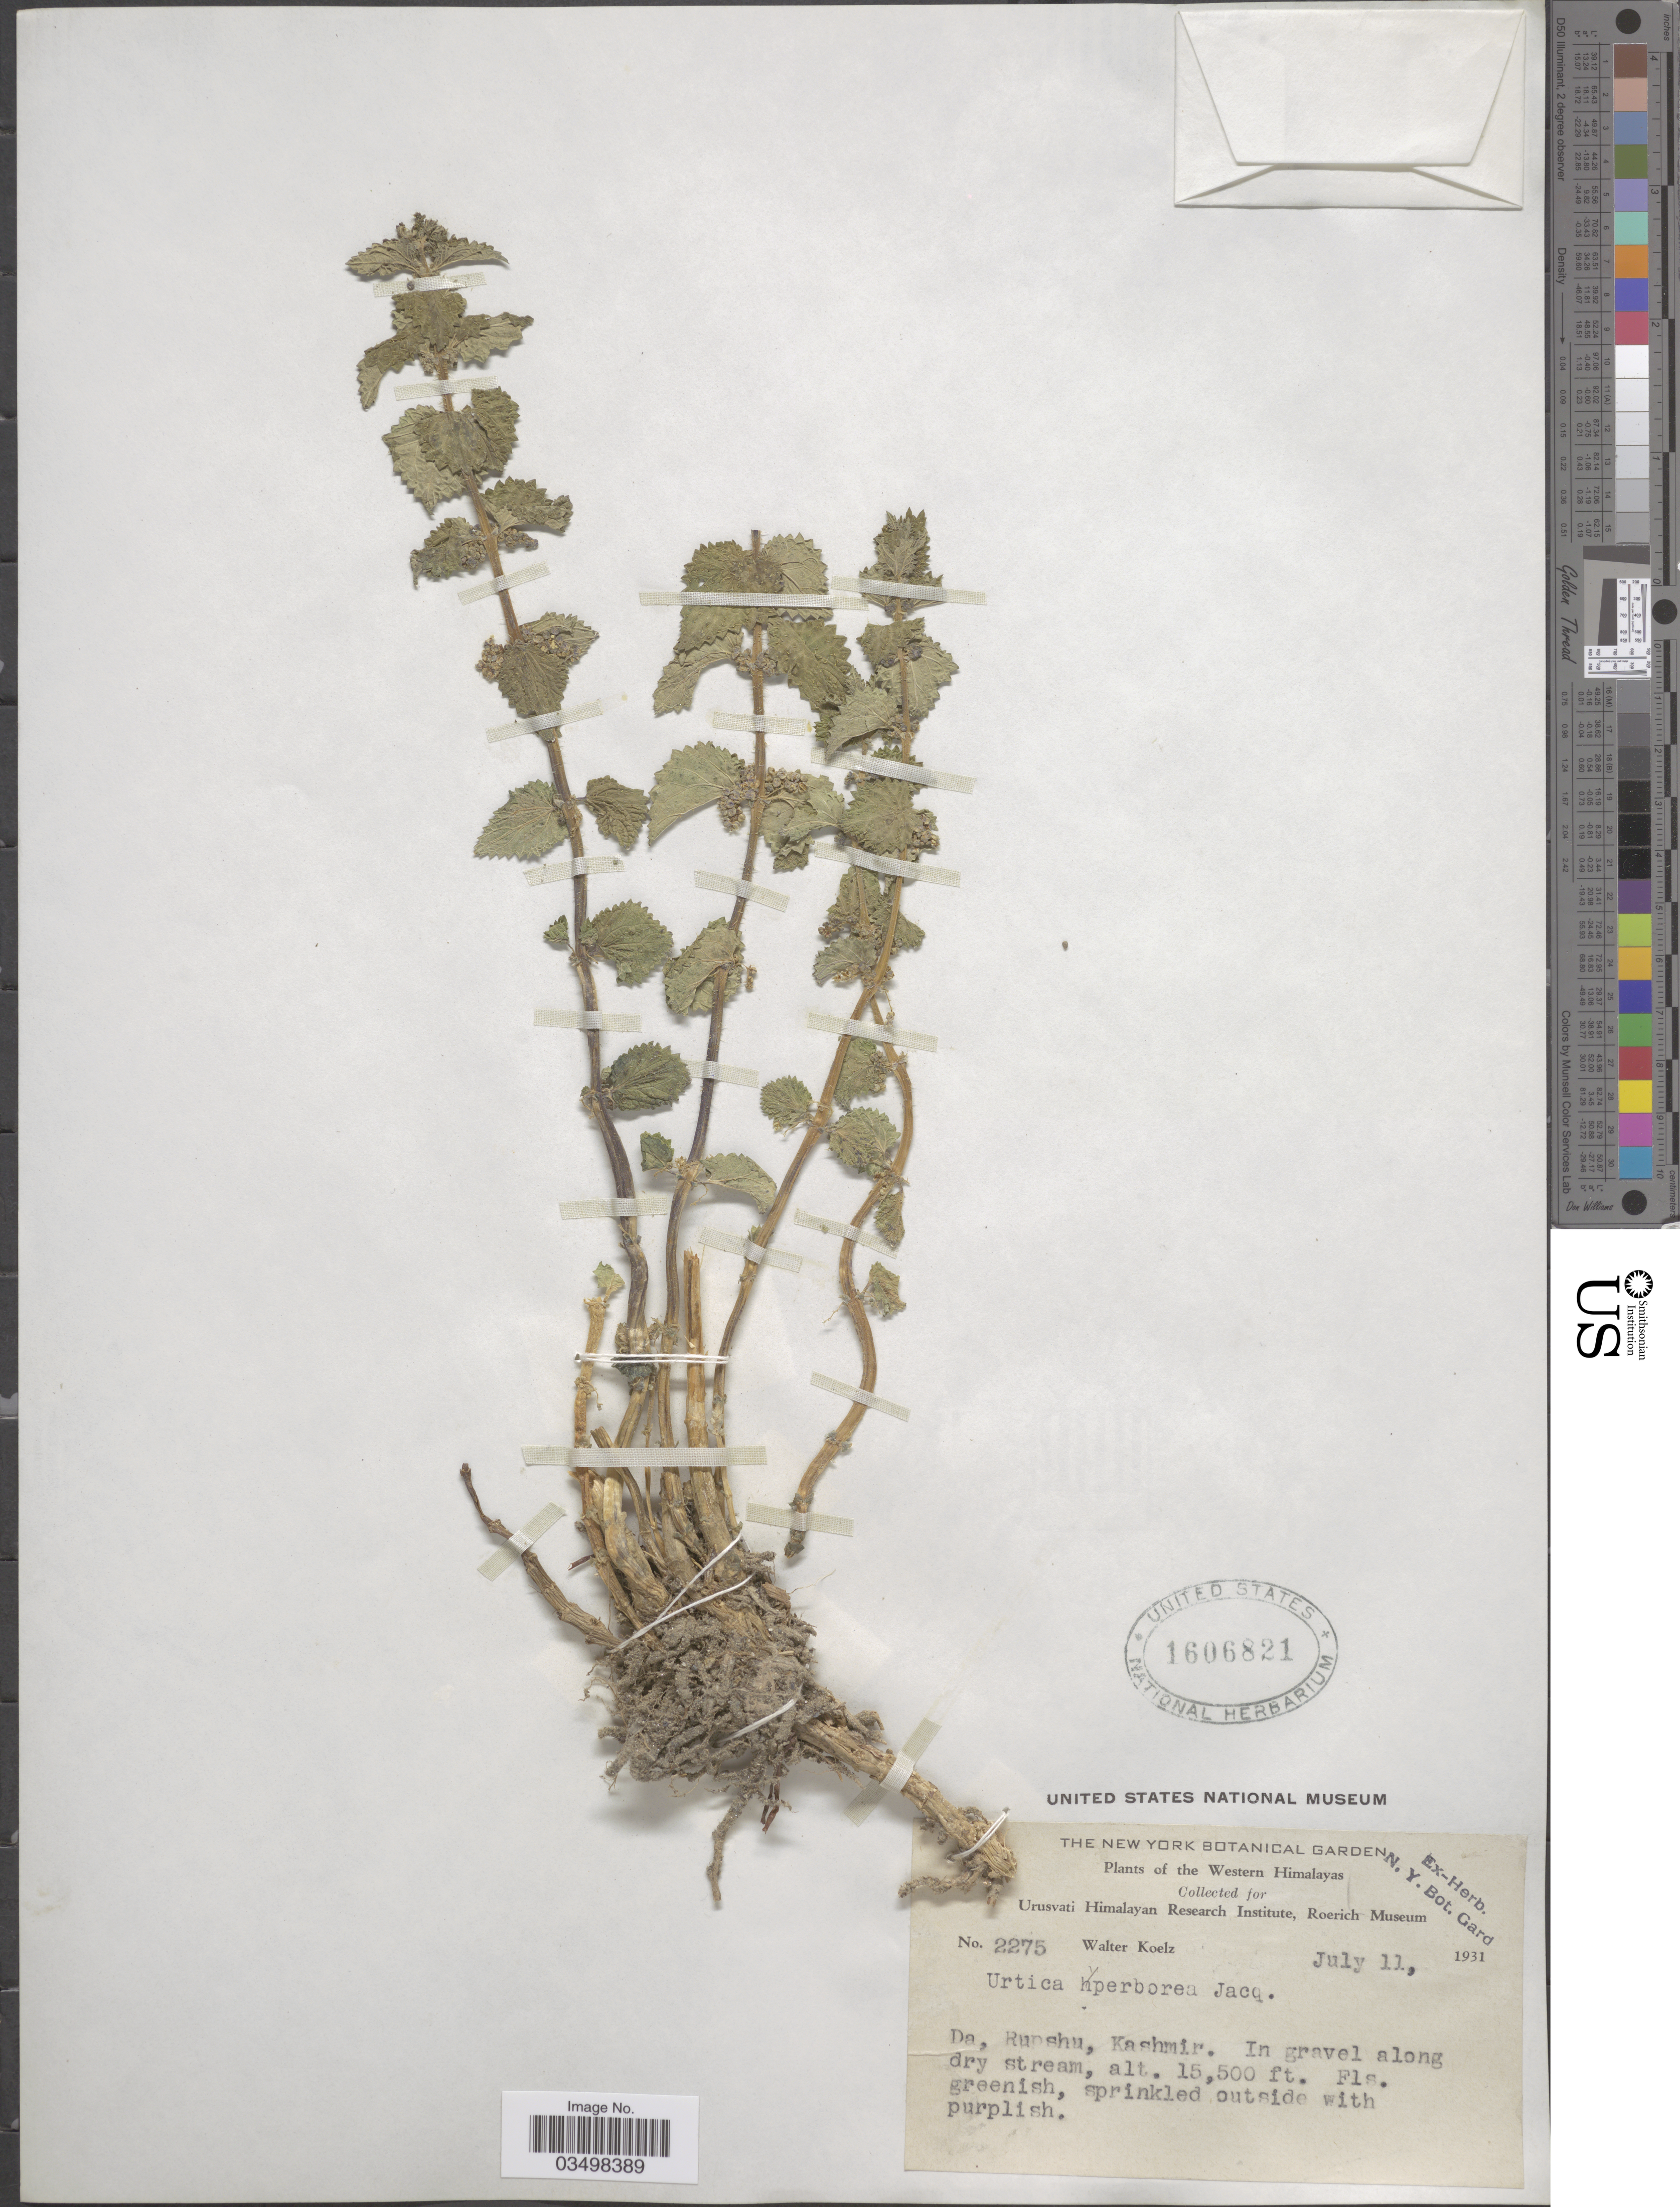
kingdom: Plantae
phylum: Tracheophyta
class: Magnoliopsida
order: Rosales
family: Urticaceae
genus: Urtica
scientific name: Urtica hyperborea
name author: Jacq. ex Wedd.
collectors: W. N. Koelz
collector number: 2275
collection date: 1931-07-11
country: India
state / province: Jammu and Kashmir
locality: Western Himalayas. Da, Rupshu, Kashmir.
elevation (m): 4724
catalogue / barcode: US 1606821